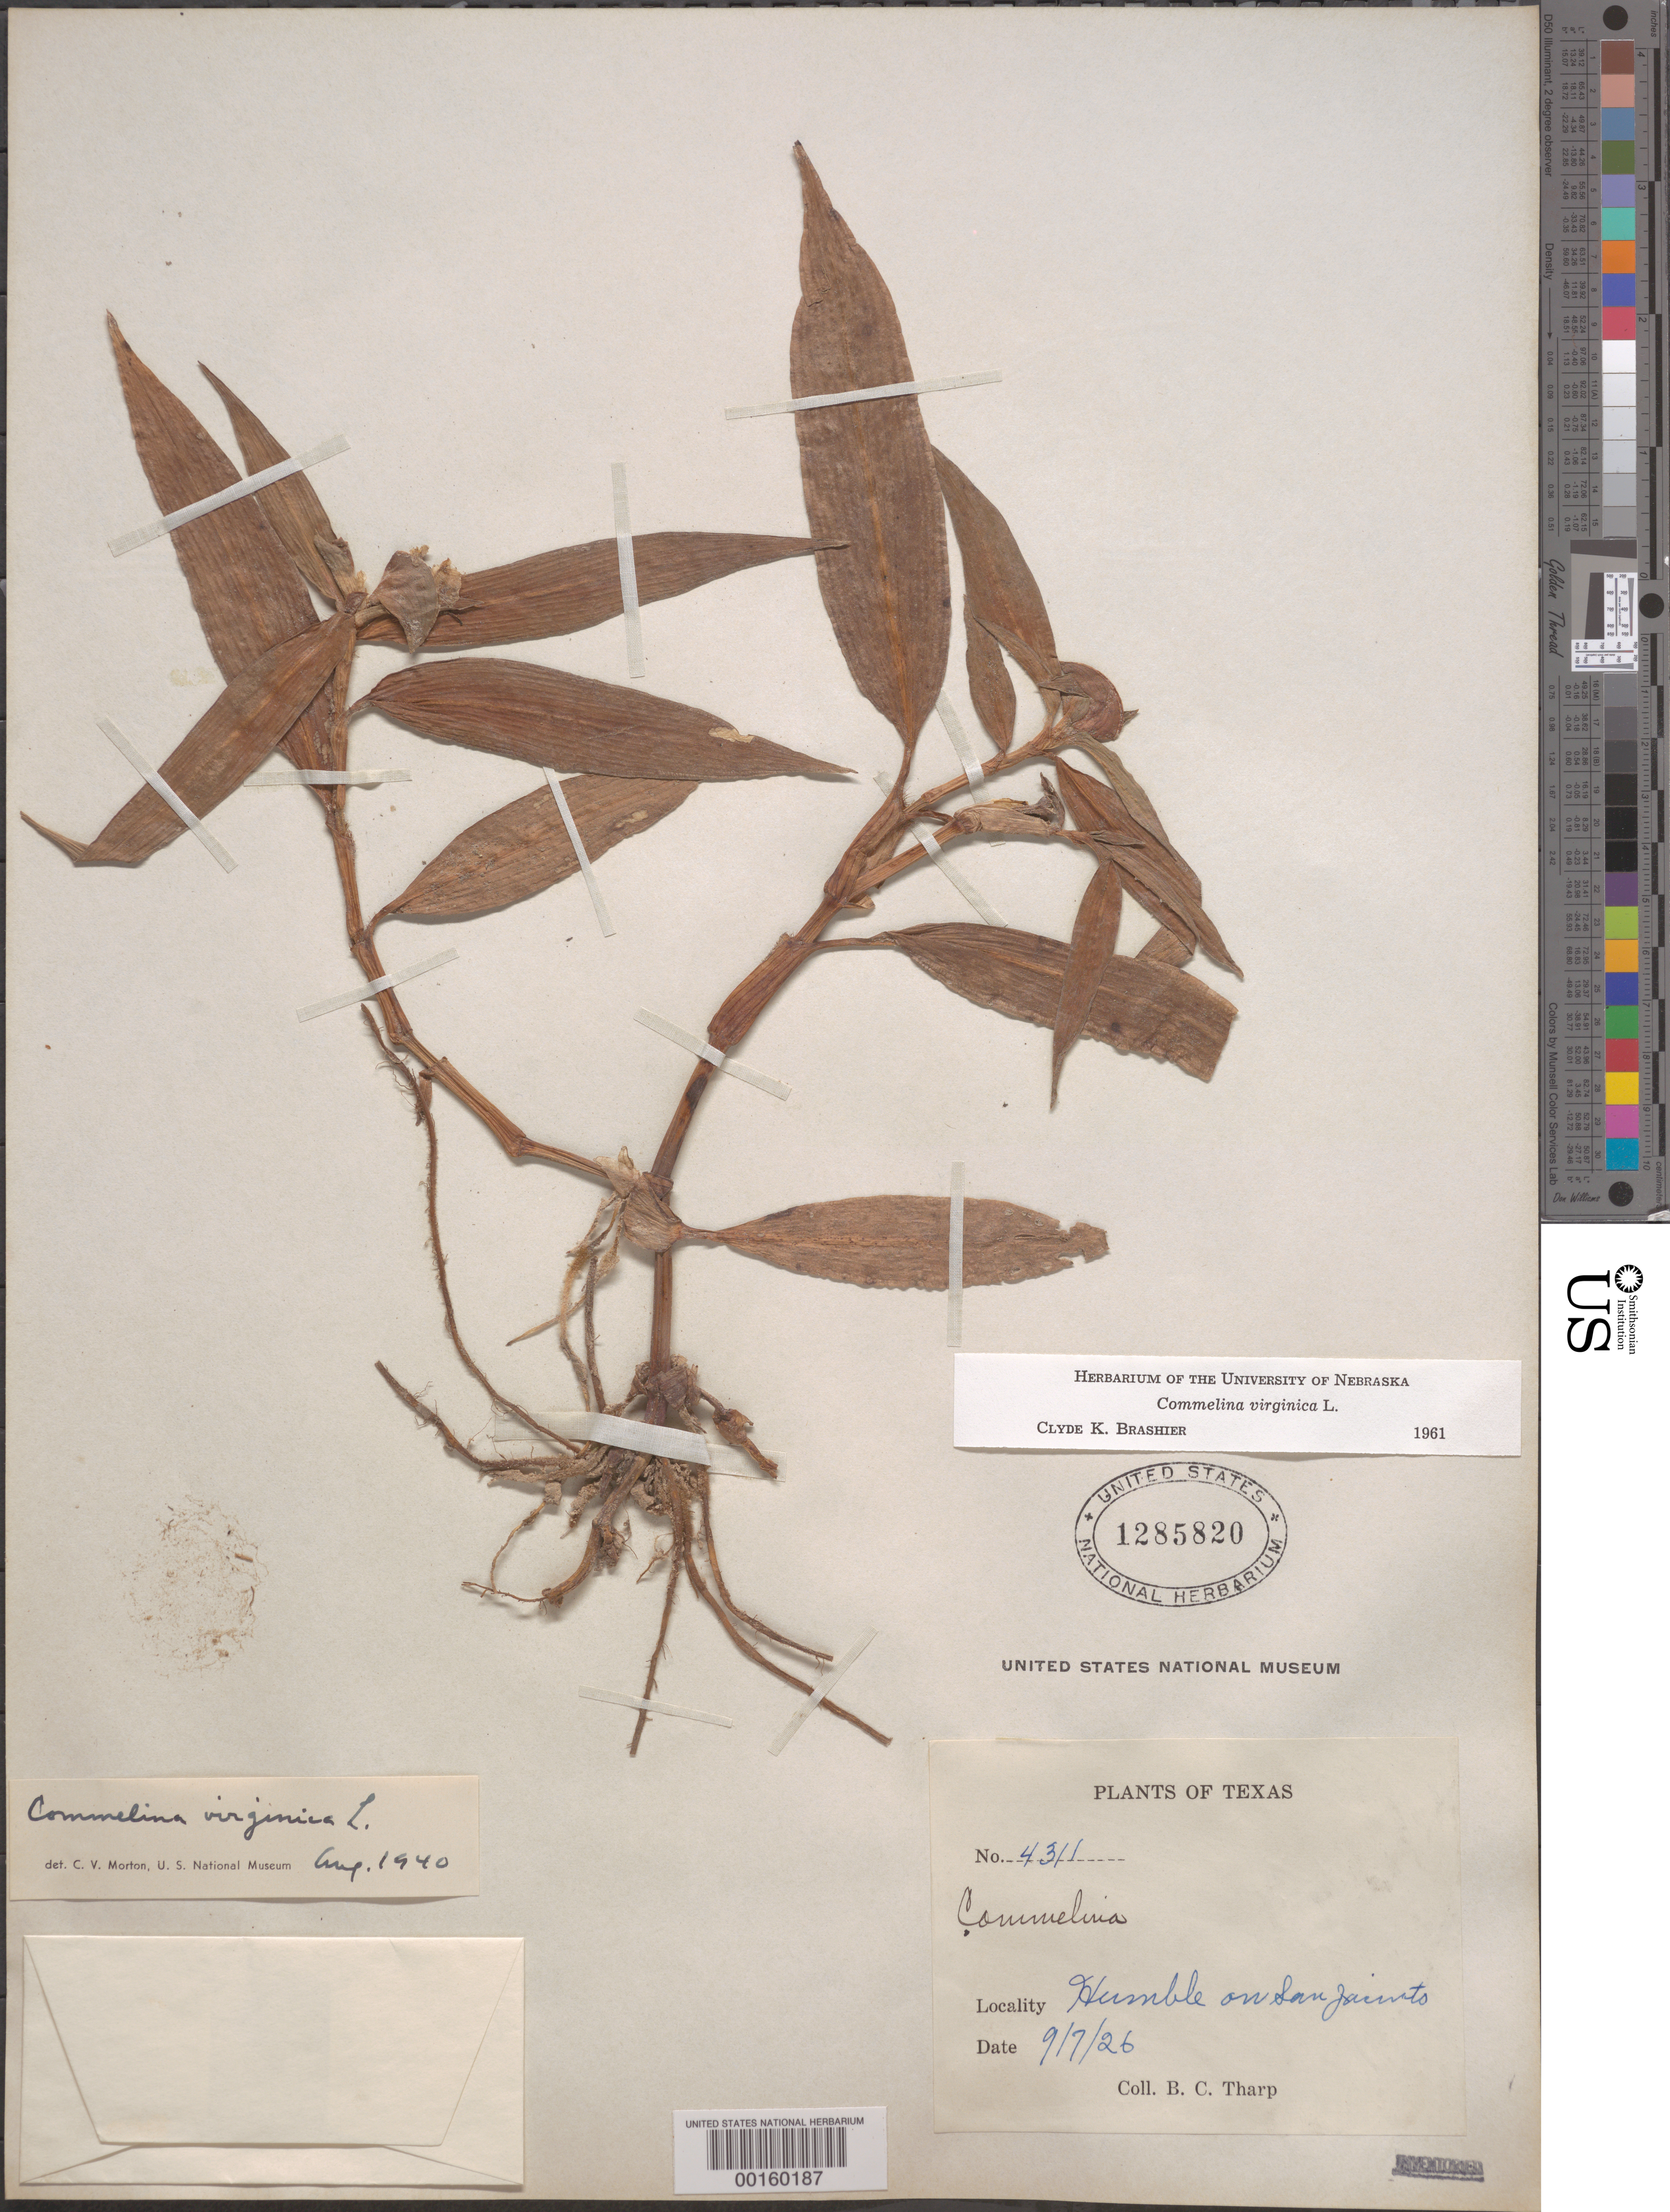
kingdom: Plantae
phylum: Tracheophyta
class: Liliopsida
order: Commelinales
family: Commelinaceae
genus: Commelina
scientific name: Commelina virginica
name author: L.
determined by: Morton, C. V.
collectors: B. C. Tharp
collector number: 4311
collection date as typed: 07 Sep 1926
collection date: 1926-09-07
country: United States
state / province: Texas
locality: Humble on San Jacinto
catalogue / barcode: US 1285820